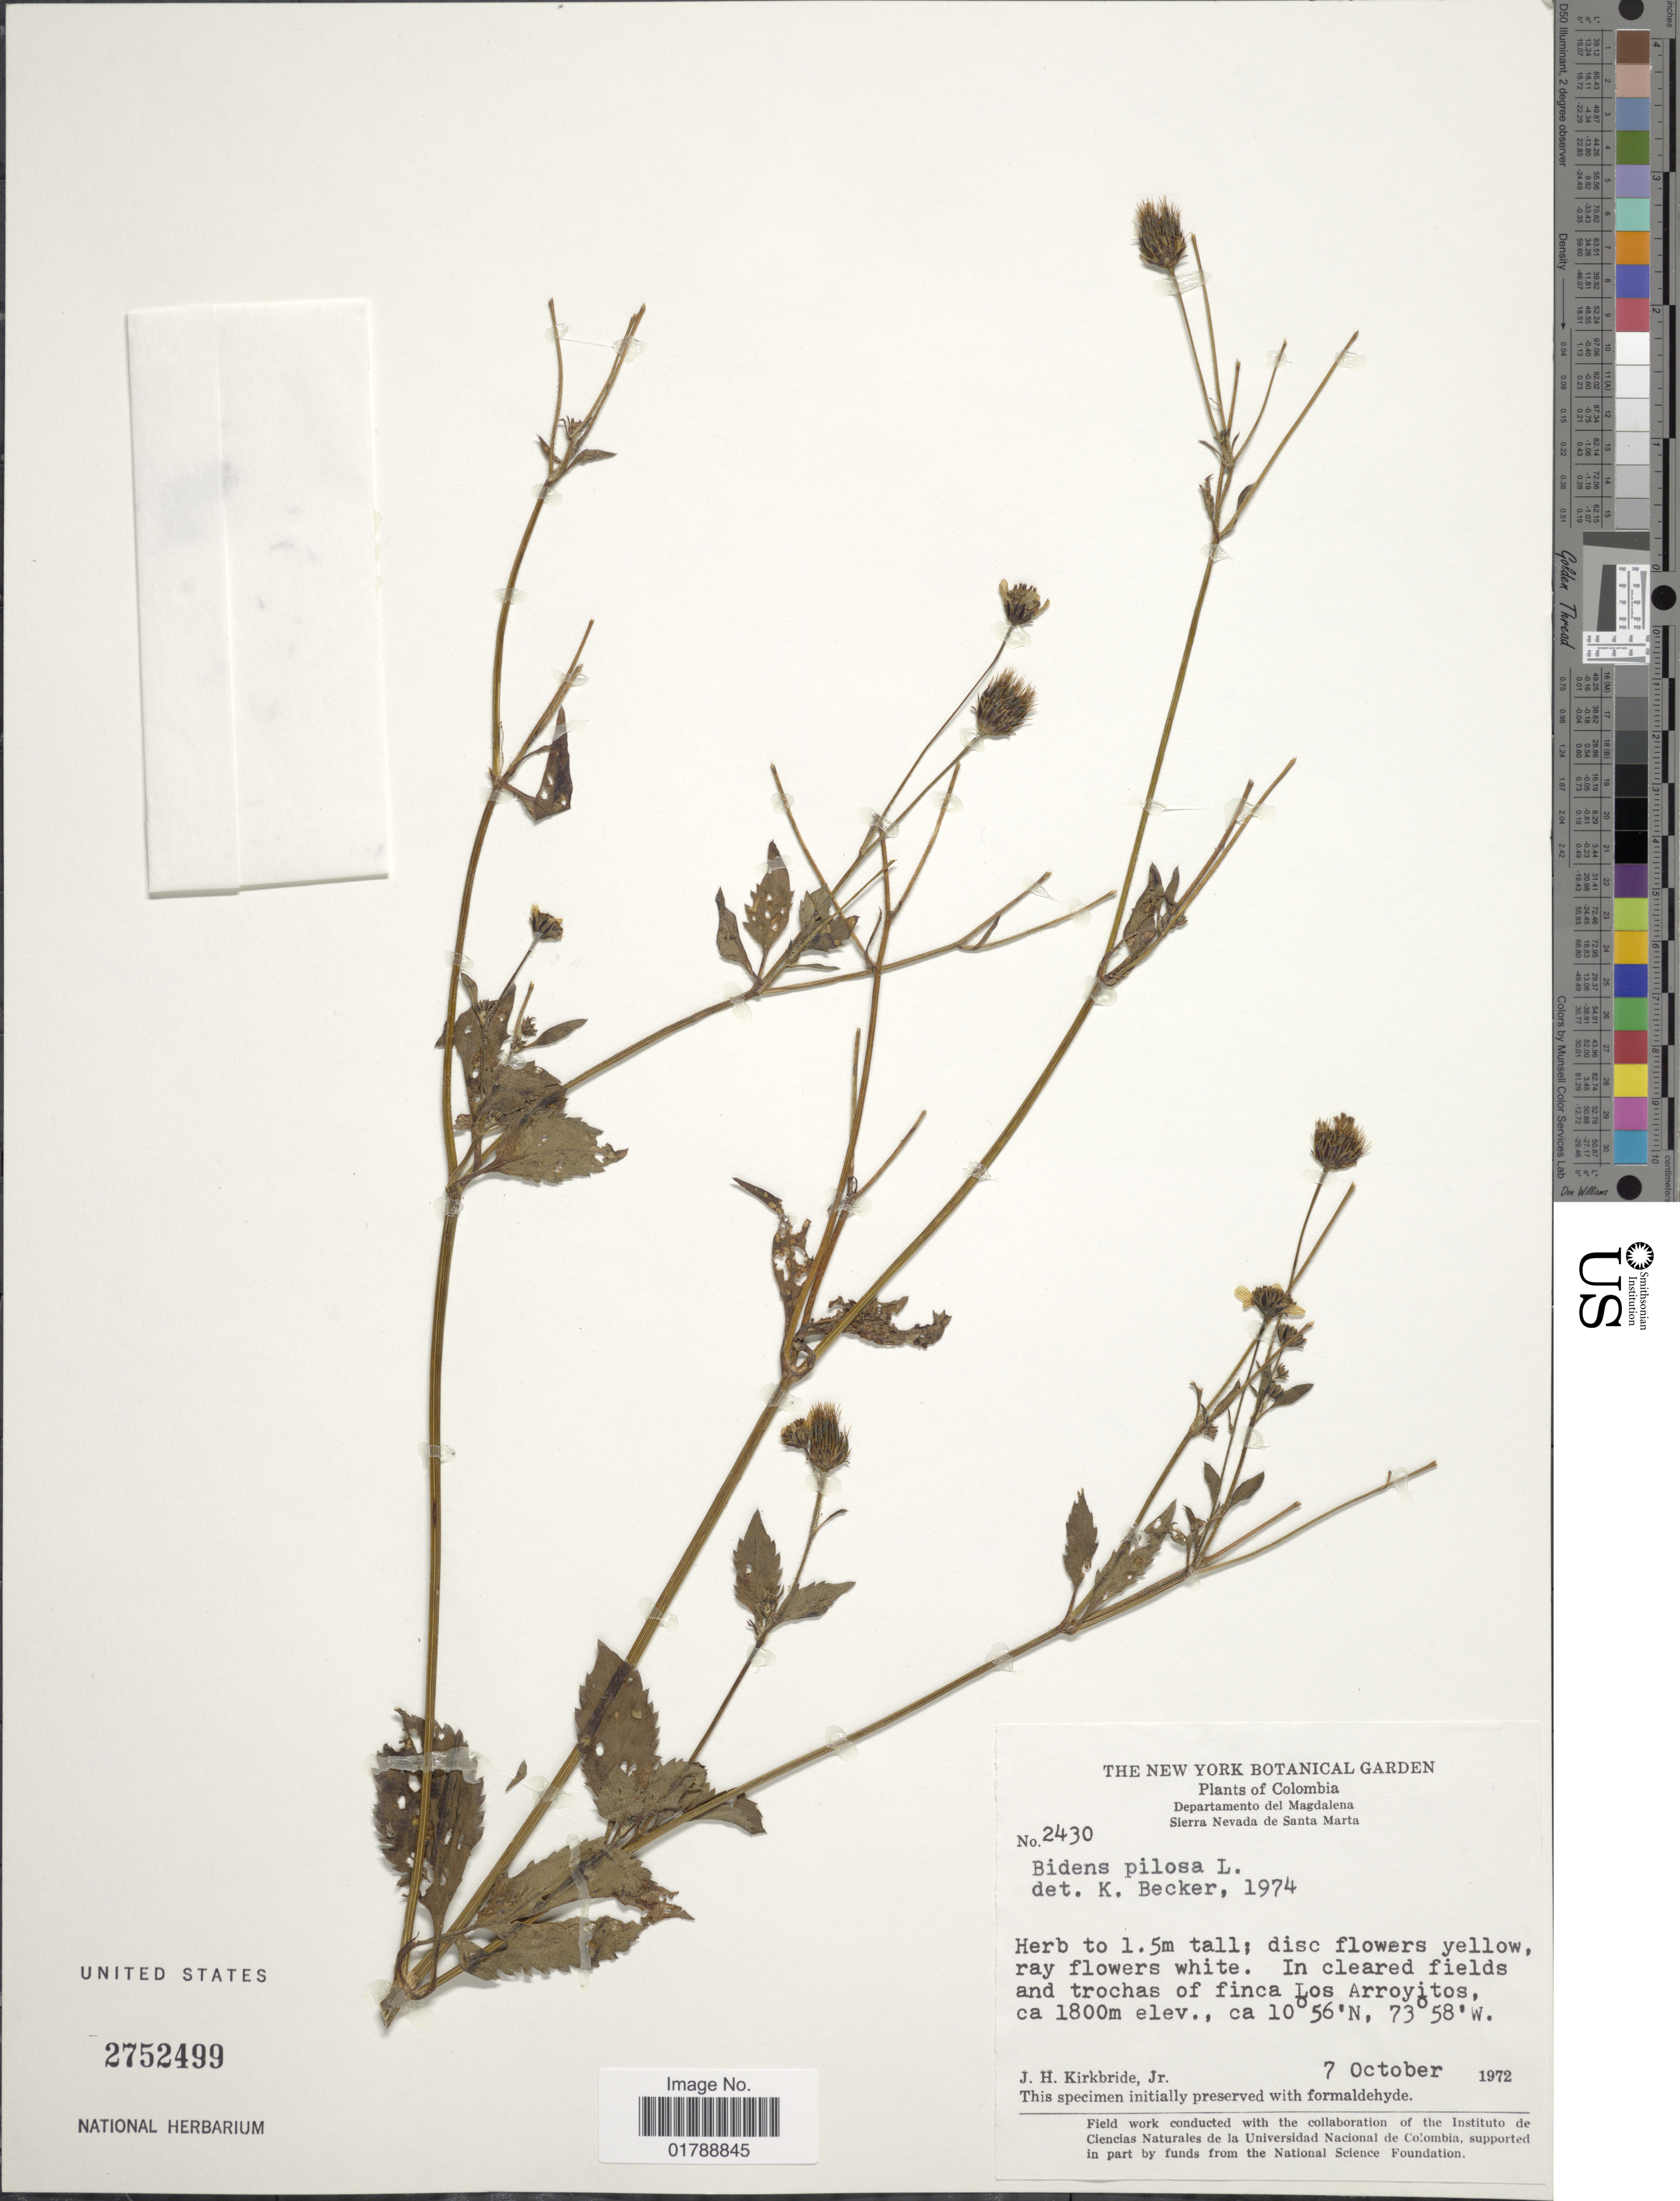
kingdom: Plantae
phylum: Tracheophyta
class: Magnoliopsida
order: Asterales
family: Asteraceae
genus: Bidens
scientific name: Bidens pilosa var. radiata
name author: (Sch. Bip.) J.A. Schmidt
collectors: J. H. Kirkbride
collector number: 2430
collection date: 1972-10-07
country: Colombia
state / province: Magdalena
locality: Sierra Nevada de Santa Marta. finca Los Arroyitos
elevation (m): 1800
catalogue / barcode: US 2752499